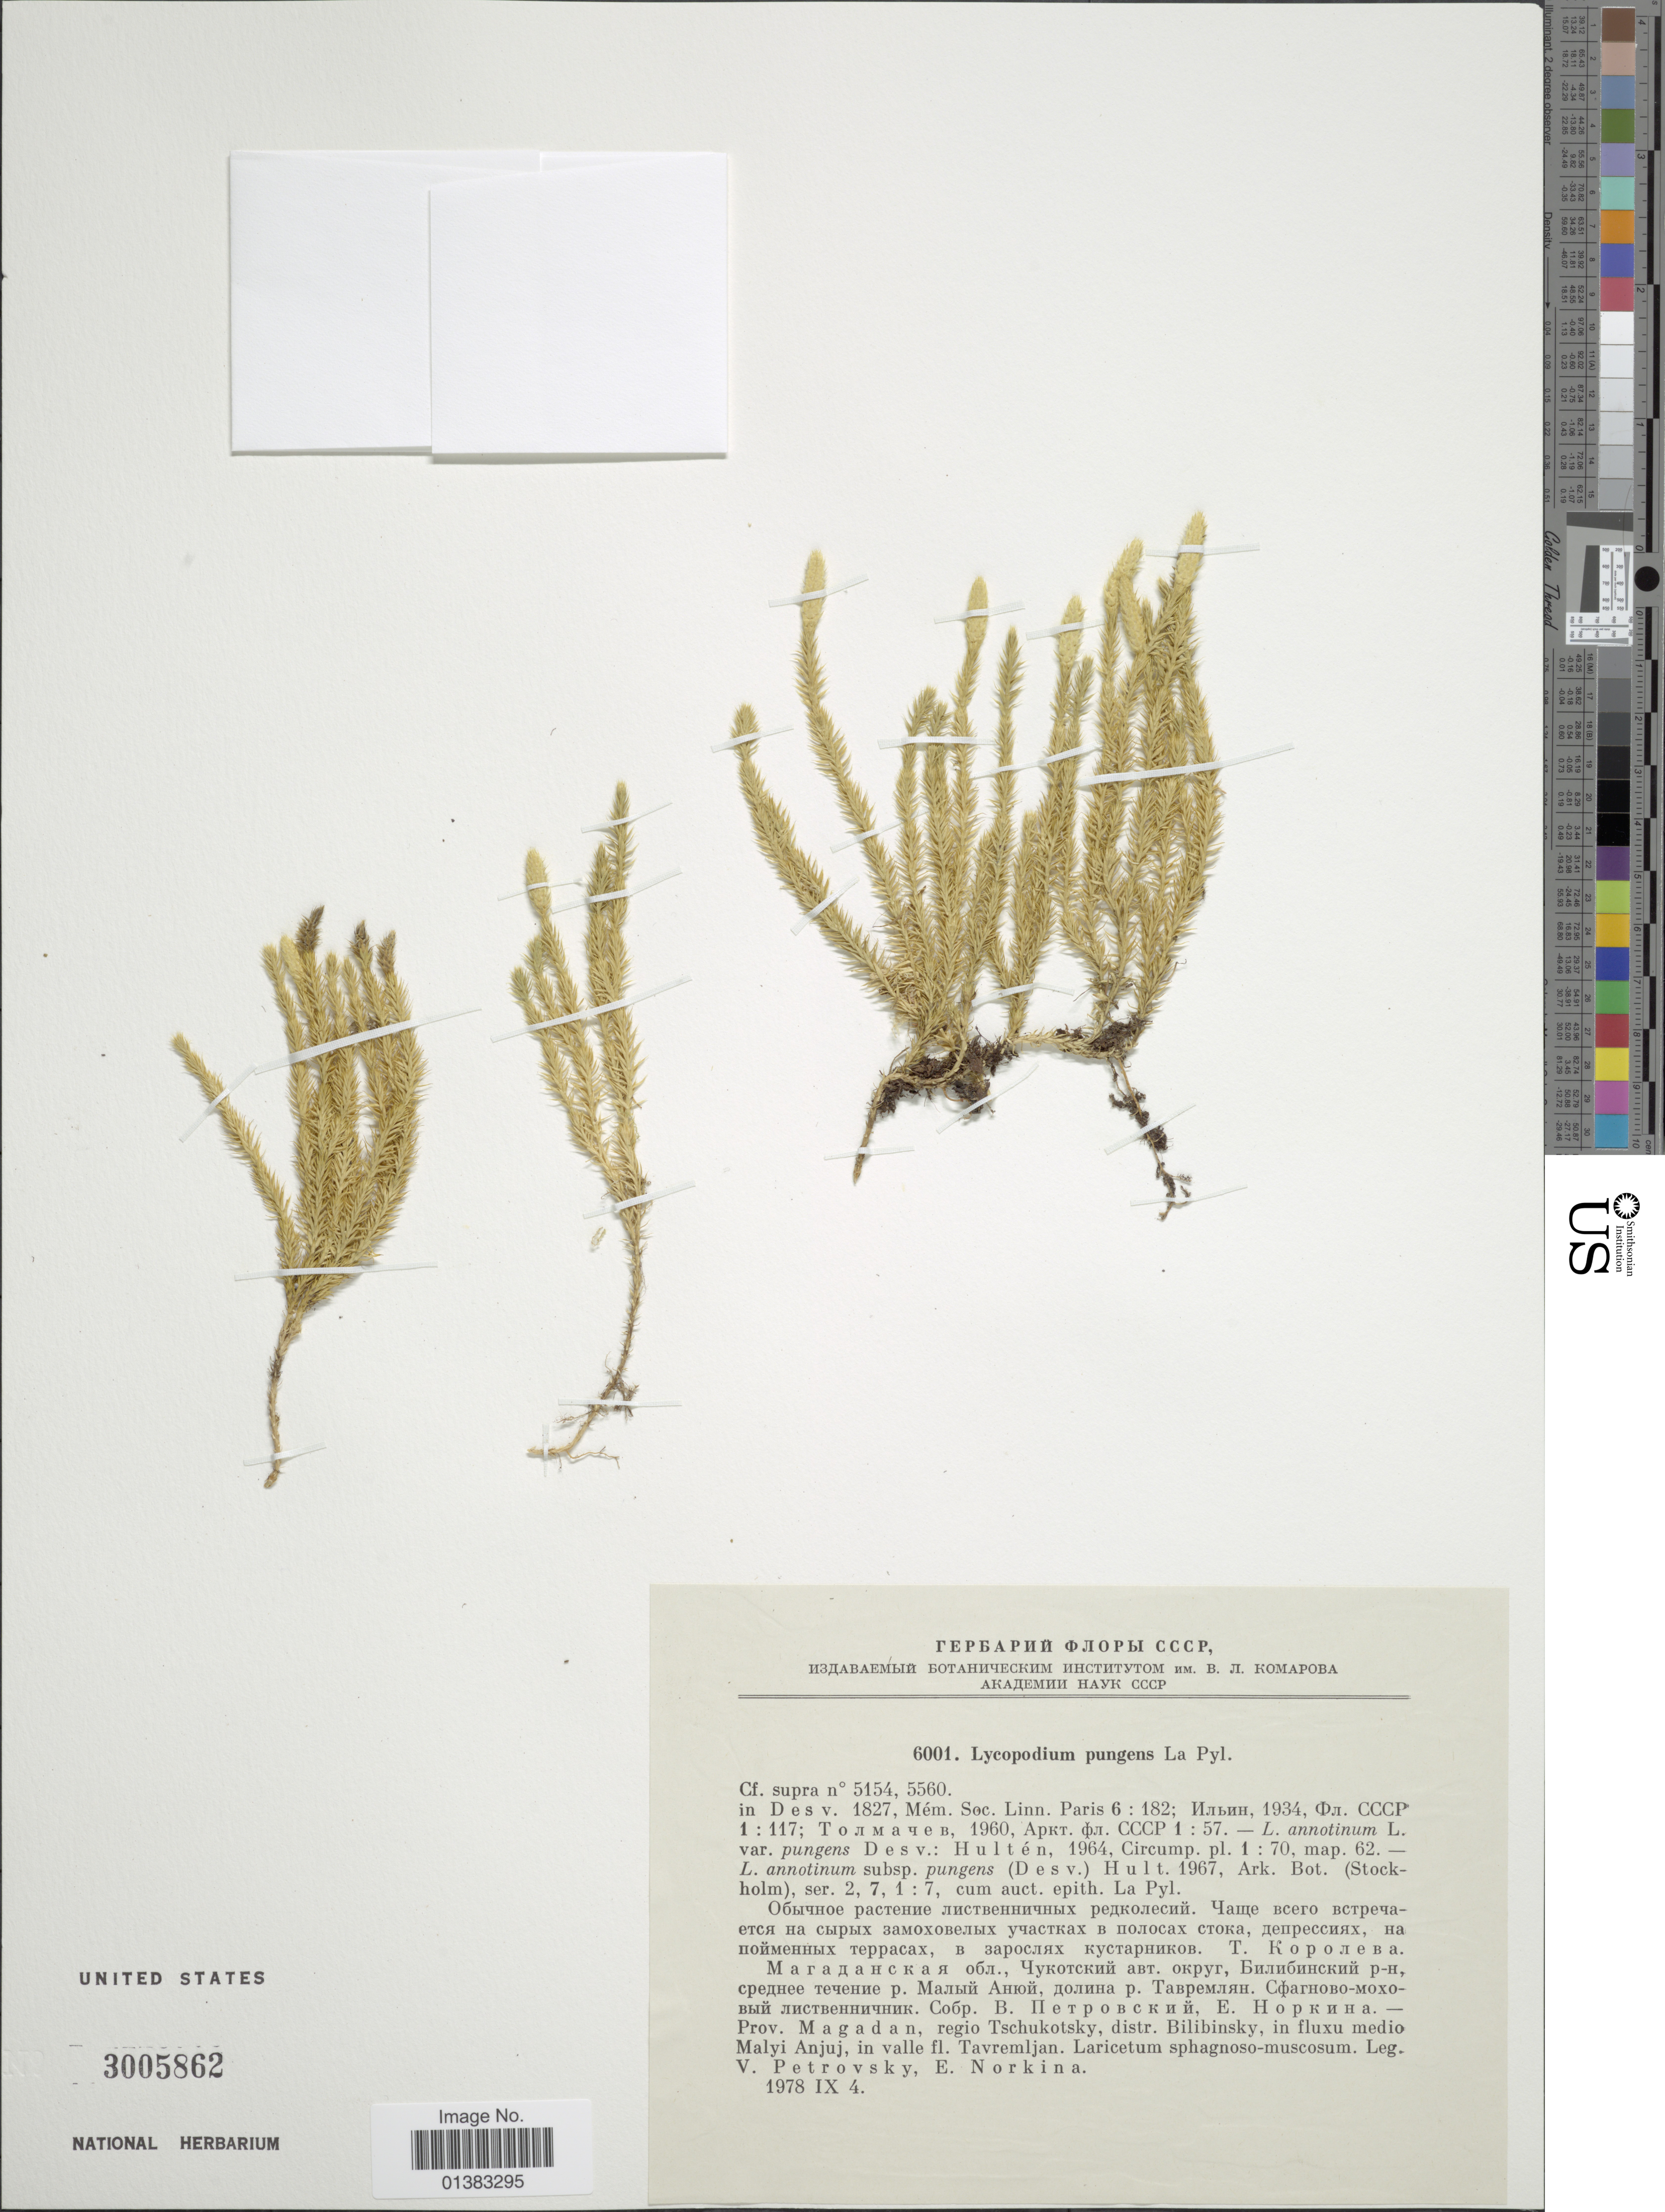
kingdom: Plantae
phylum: Tracheophyta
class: Lycopodiopsida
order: Lycopodiales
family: Lycopodiaceae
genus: Huperzia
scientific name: Huperzia selago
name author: (L.) Bernh. ex Schrank & Mart.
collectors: V. Petrovsky & E. Norkina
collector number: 6001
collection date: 1978-09-04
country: Russian Federation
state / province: Magadan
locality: Prov. Magadan, regio Tschukotsky, distr. Bilibinsky, in fluxu medio Malyi Anjuj, in valle fl. Tavremljan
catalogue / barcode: US 3005862